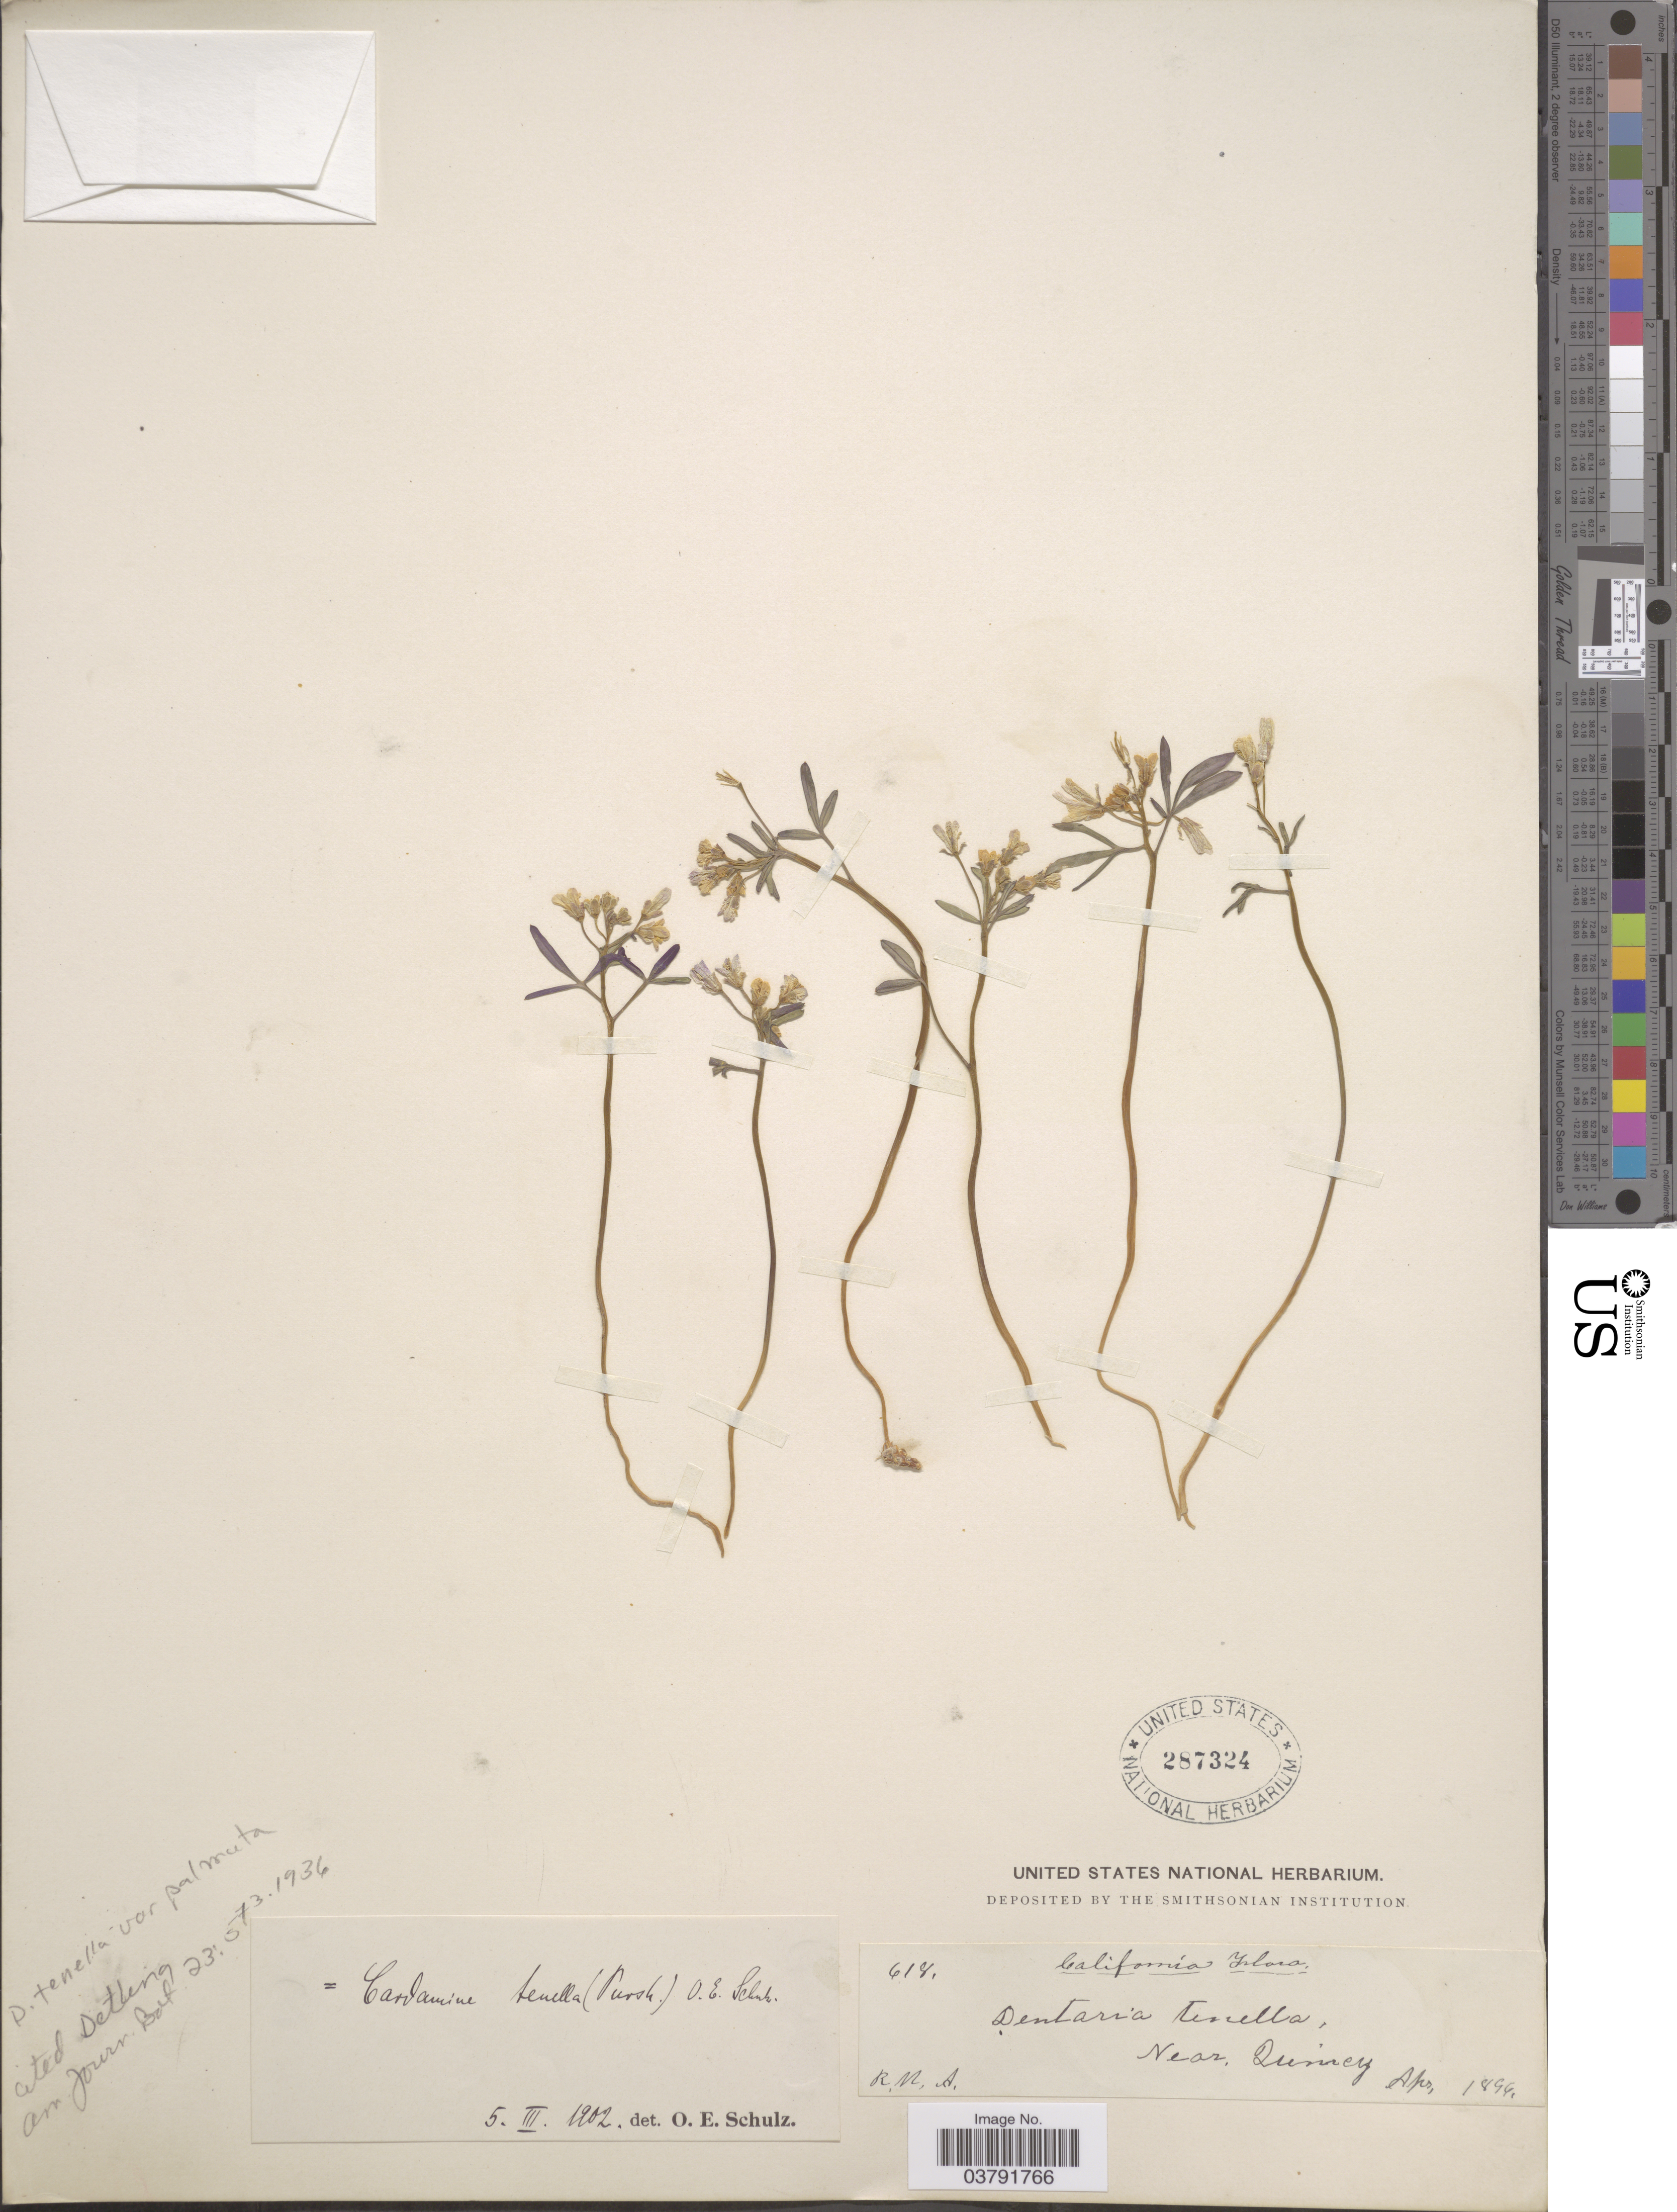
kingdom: Plantae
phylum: Tracheophyta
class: Magnoliopsida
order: Brassicales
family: Brassicaceae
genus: Dentaria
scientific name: Dentaria tenella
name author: Pursh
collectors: R. M. A.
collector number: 618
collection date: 1894-04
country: United States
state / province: California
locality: Near Quincy.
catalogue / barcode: US 287324